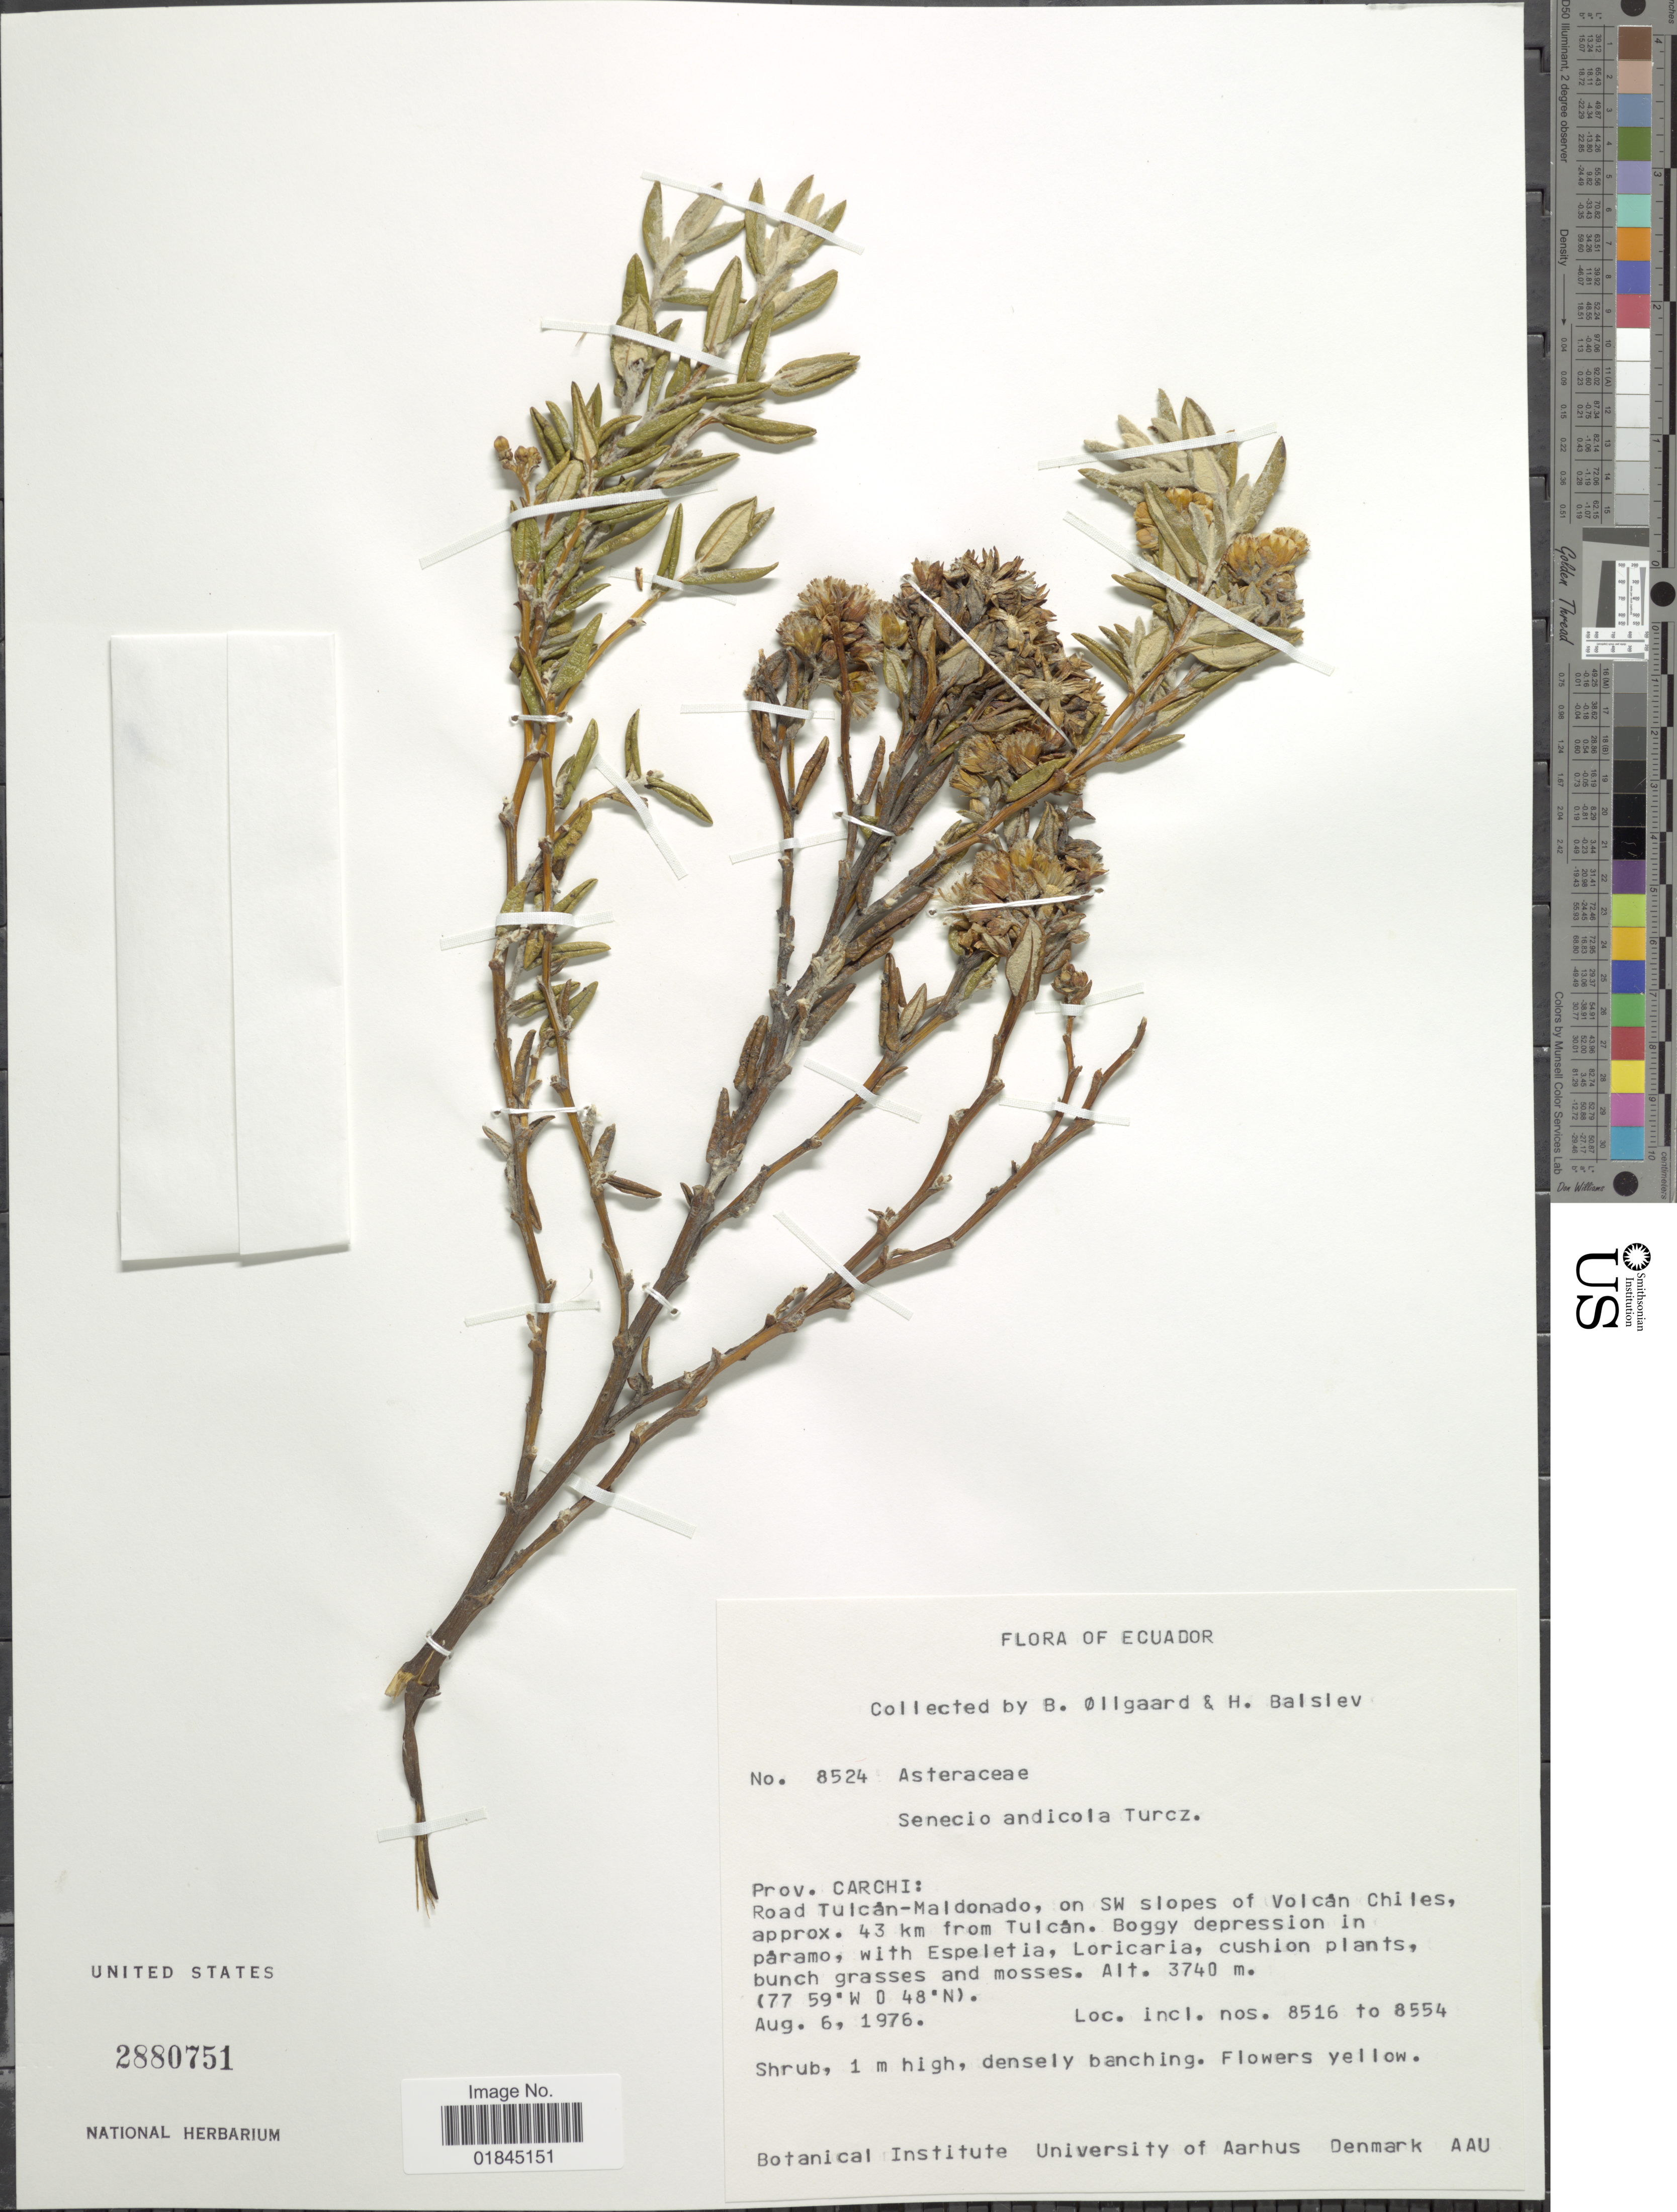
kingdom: Plantae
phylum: Tracheophyta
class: Magnoliopsida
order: Asterales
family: Asteraceae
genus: Pentacalia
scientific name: Pentacalia andicola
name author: (Turcz.) Cuatrec.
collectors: B. Øllgaard & H. Balslev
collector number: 8524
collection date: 1976-08-06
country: Ecuador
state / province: Carchi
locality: Prov. Carchi: Road Tulcán-Maldonado, on SW slopes of Volcán Chiles, approx. 43 km from Tulcán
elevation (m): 3740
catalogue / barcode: US 2880751